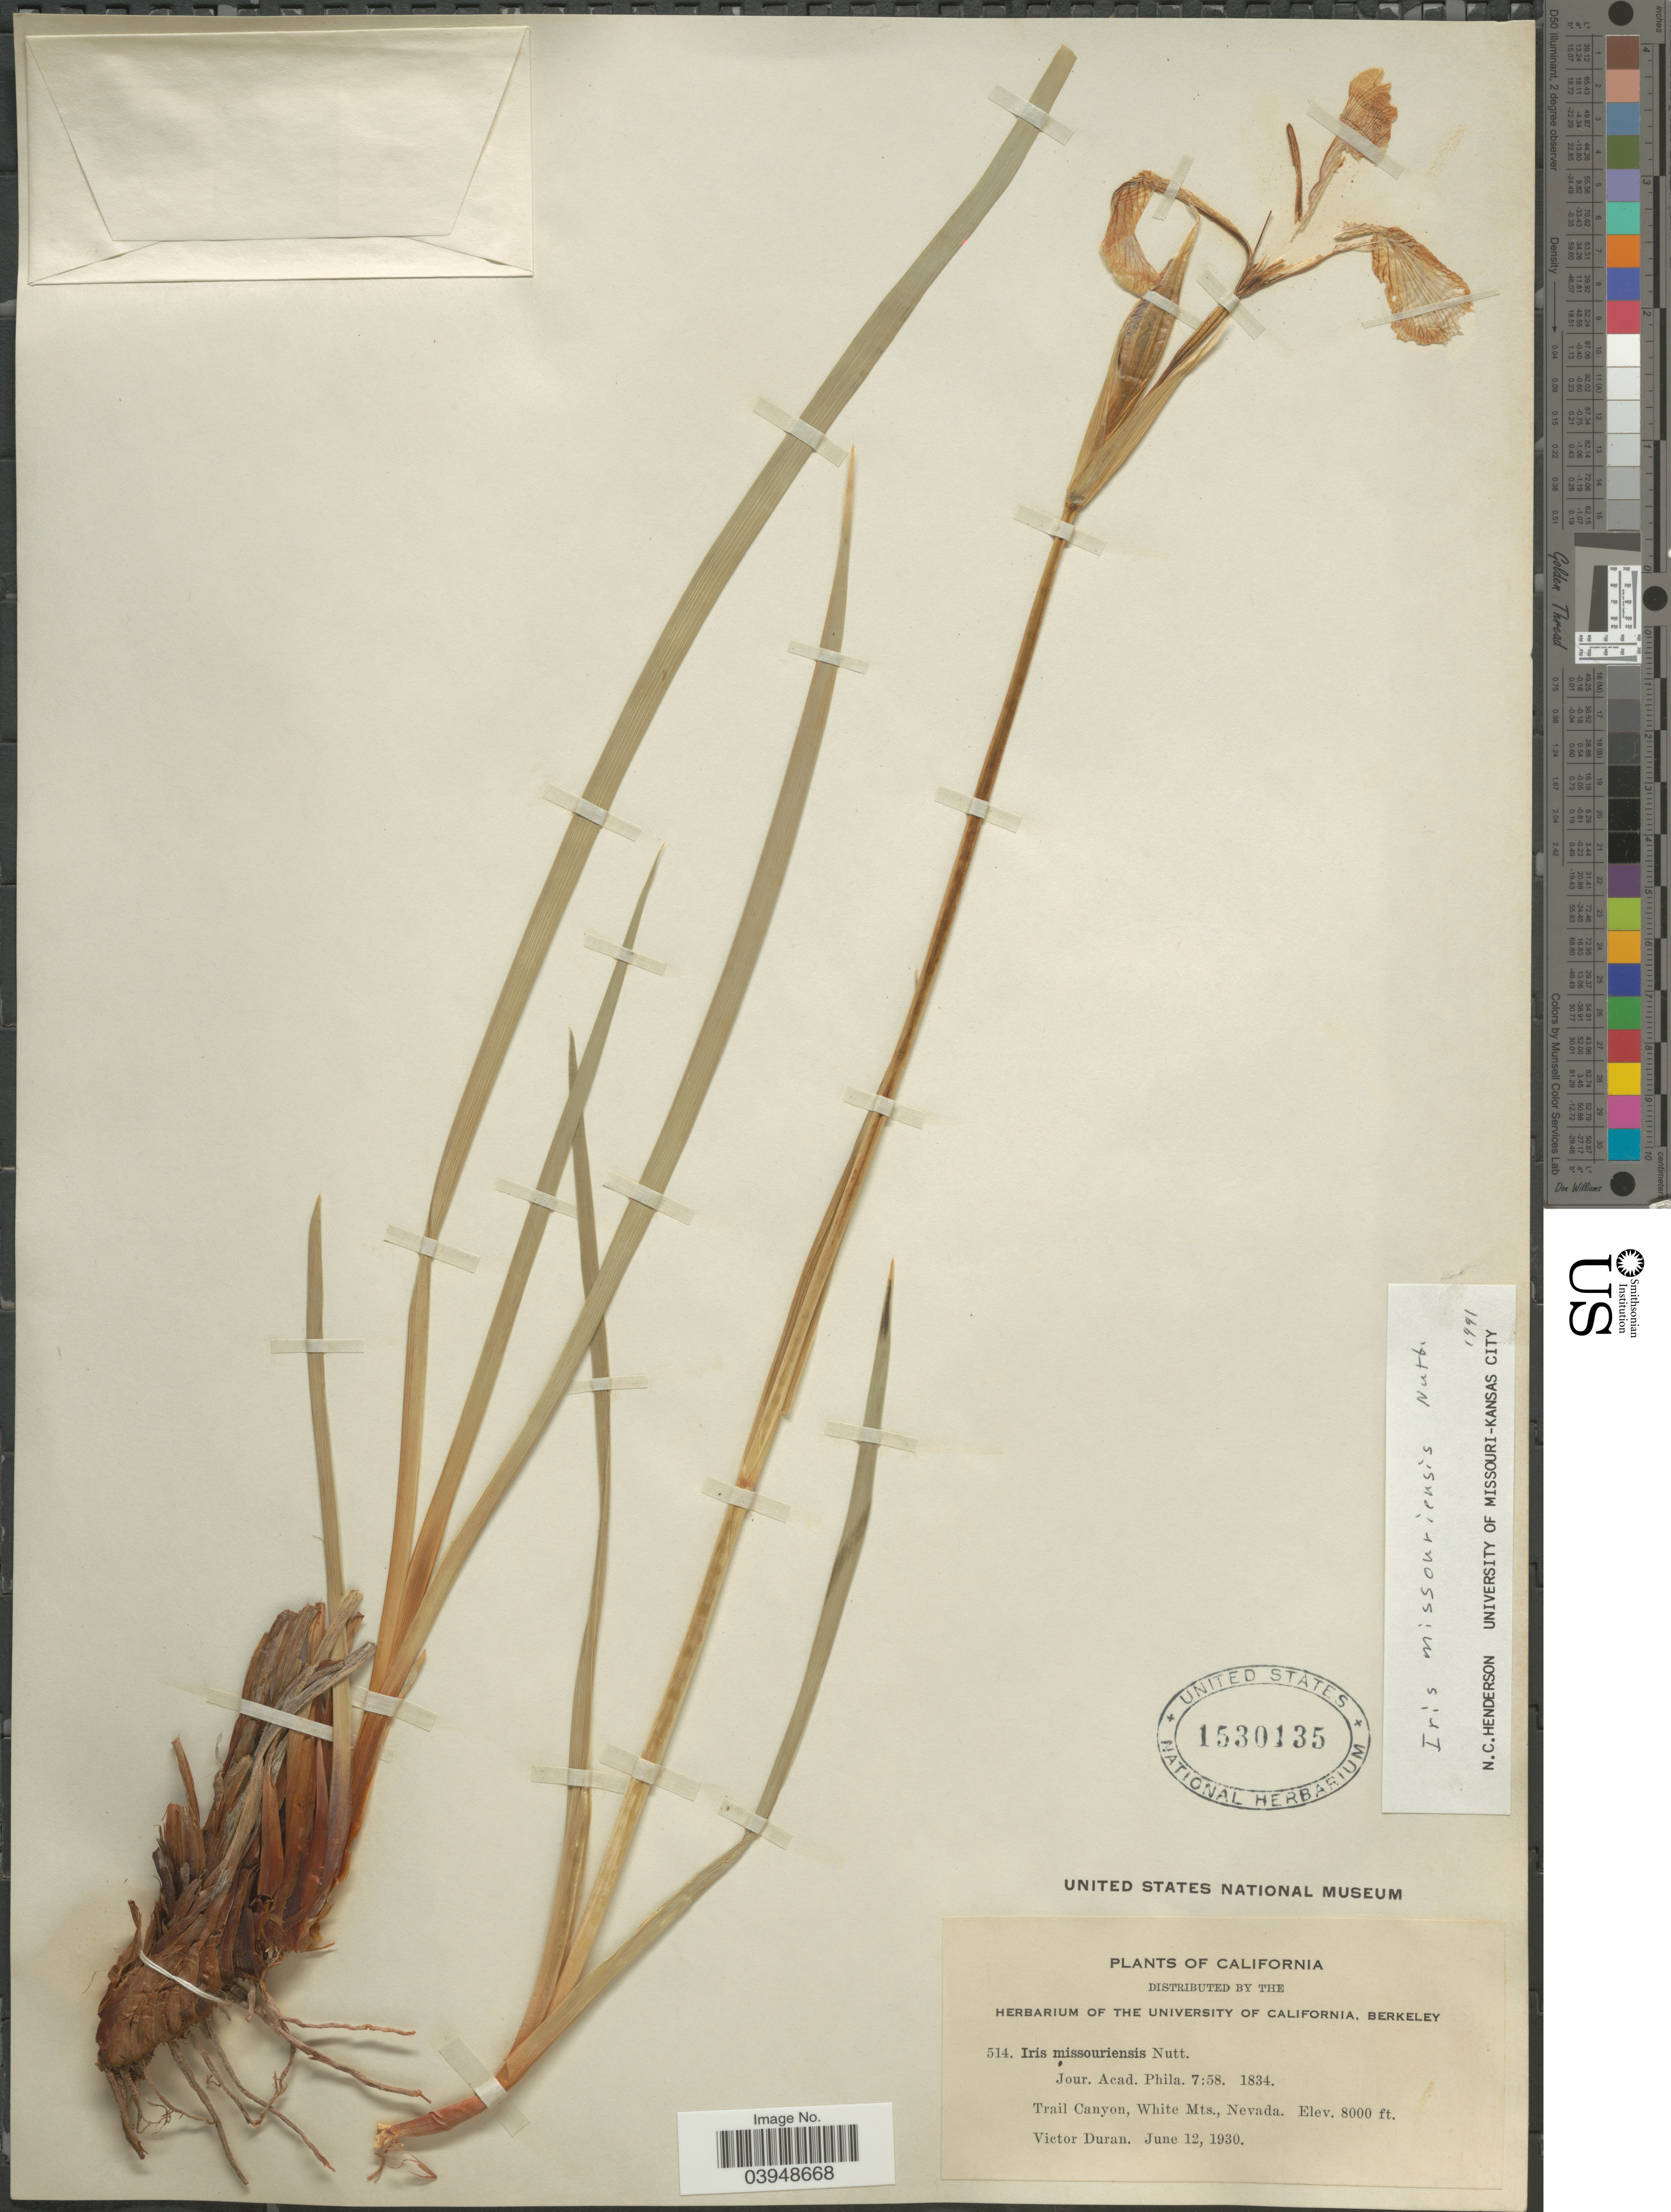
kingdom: Plantae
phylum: Tracheophyta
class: Liliopsida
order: Asparagales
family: Iridaceae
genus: Iris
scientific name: Iris missouriensis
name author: Nutt.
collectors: V. Duran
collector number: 514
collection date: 1930-06-12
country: United States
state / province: California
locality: Trail Canyon, White Mts., Nevada.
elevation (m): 2438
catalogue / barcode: US 1530135